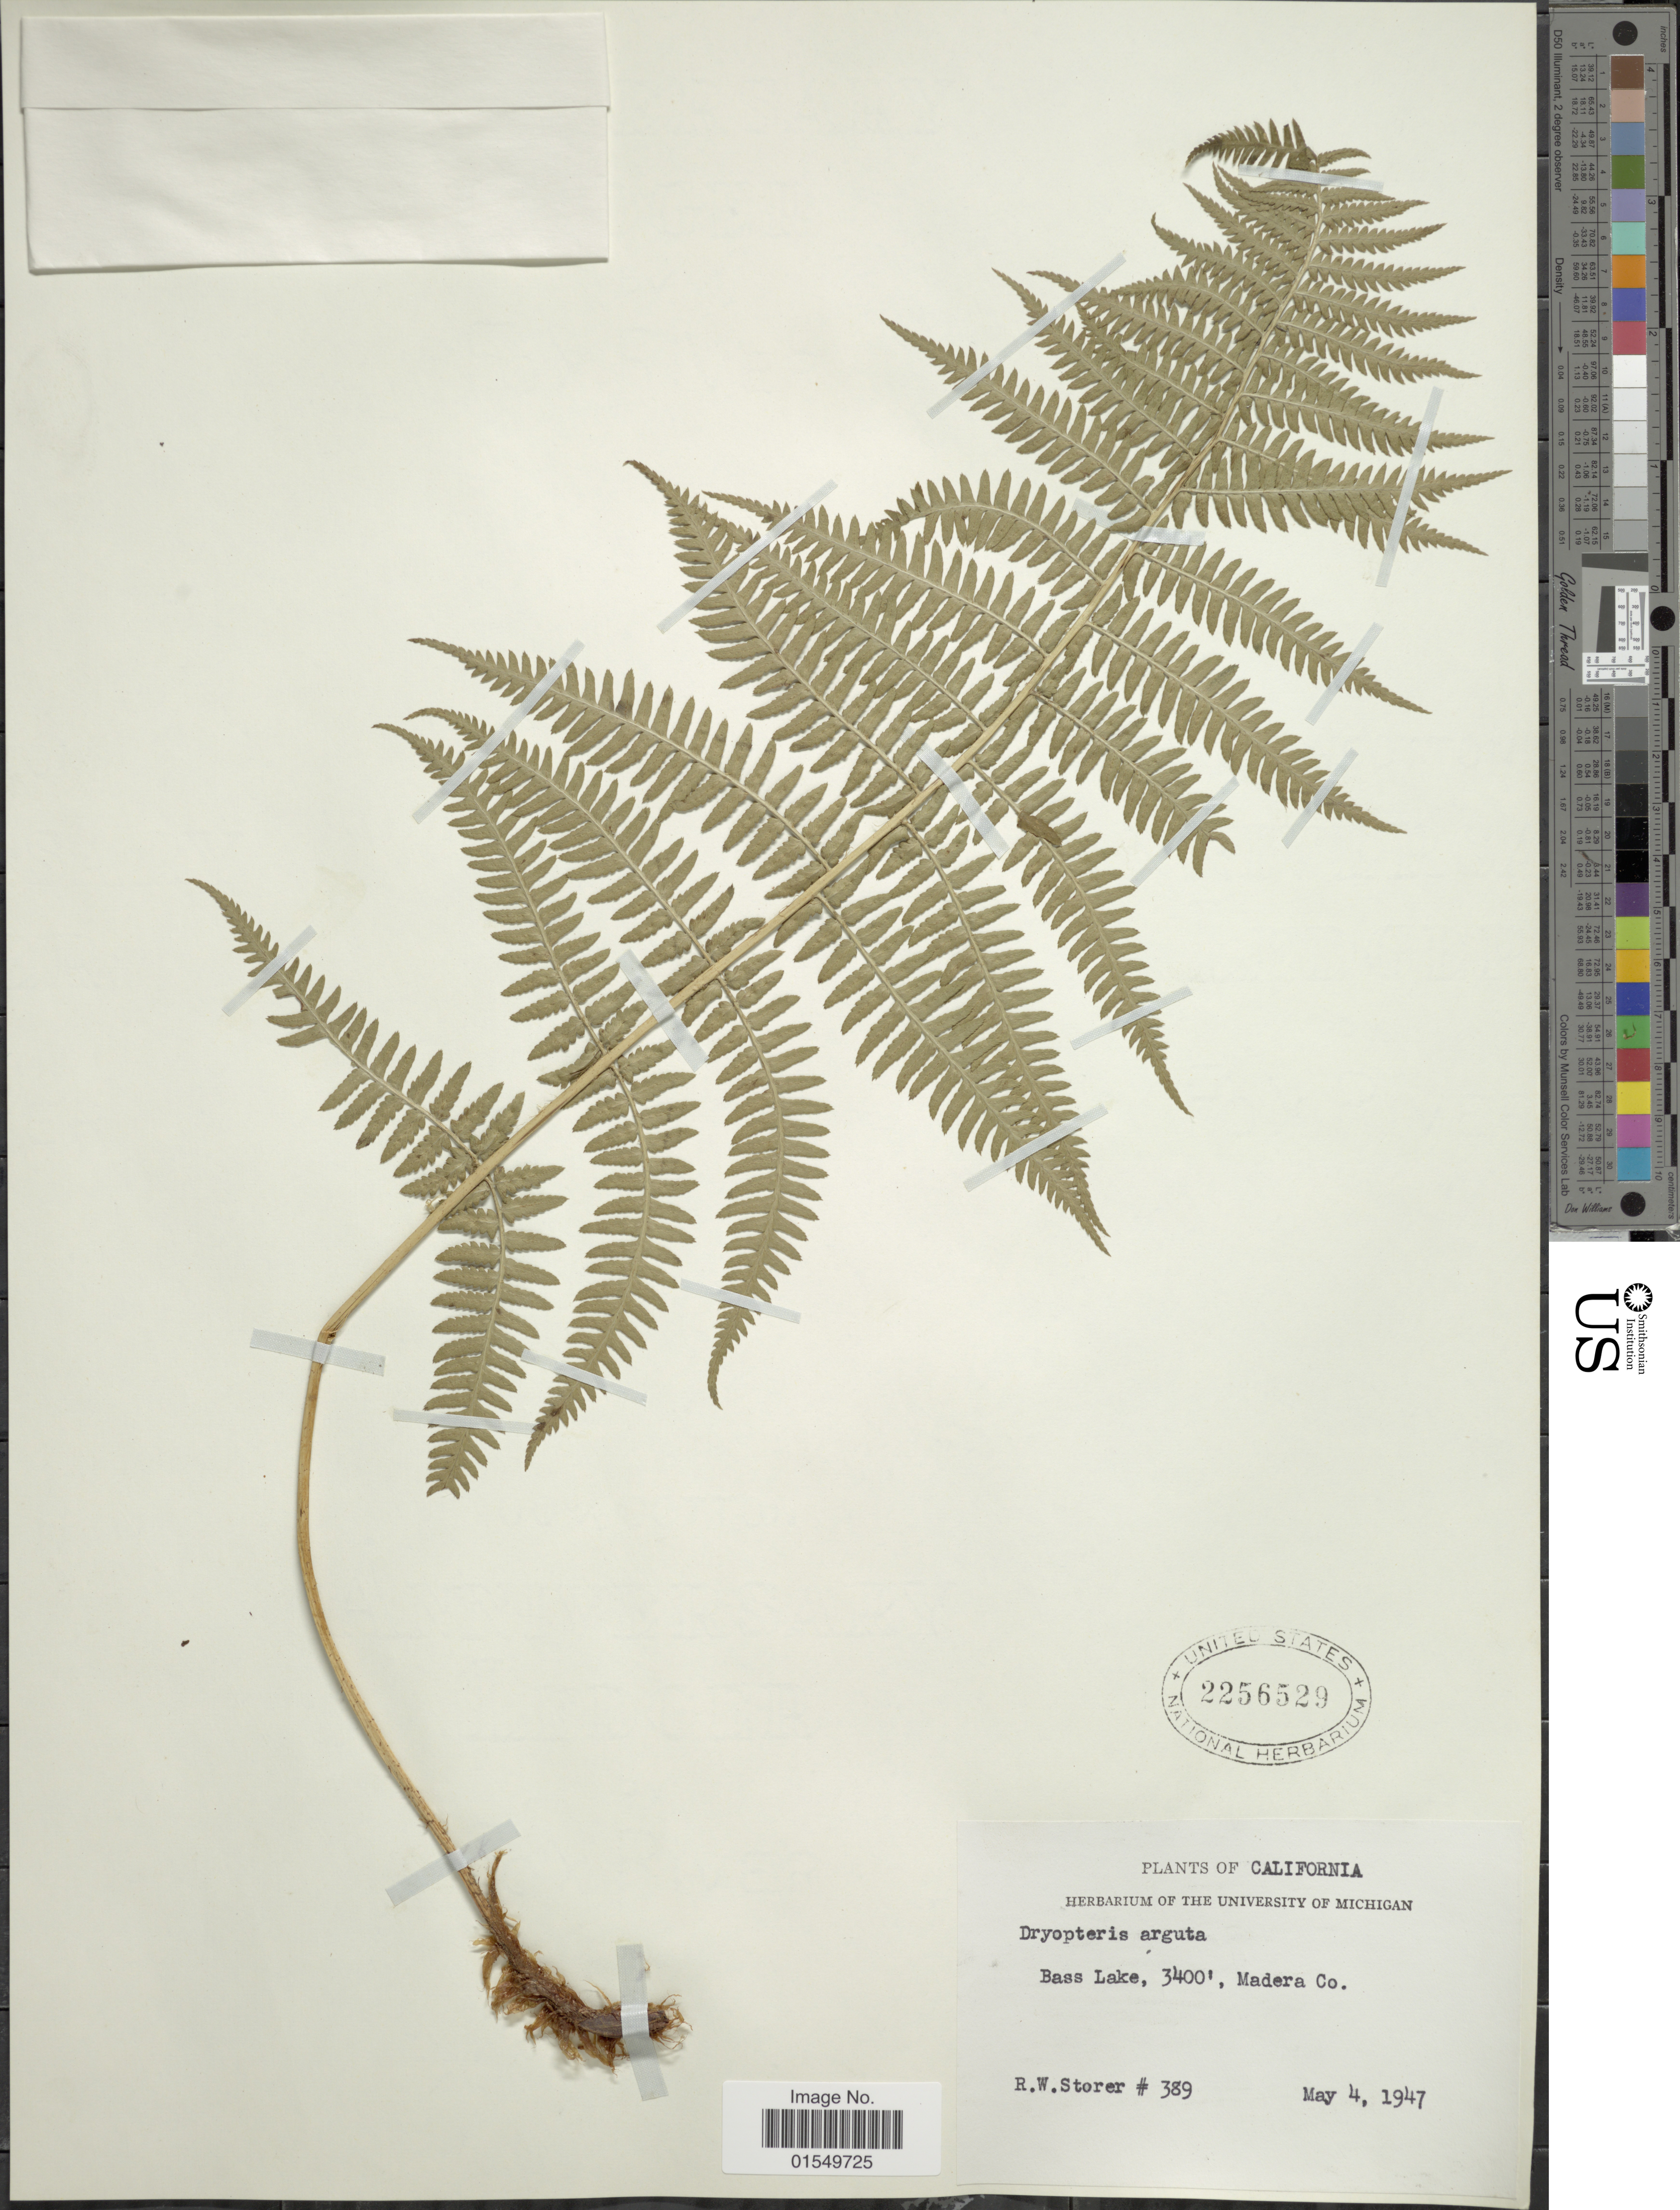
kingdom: Plantae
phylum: Tracheophyta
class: Polypodiopsida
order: Polypodiales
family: Dryopteridaceae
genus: Dryopteris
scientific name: Dryopteris arguta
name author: (Kaulf.) Maxon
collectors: R. Storer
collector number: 389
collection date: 1947-05-04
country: United States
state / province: California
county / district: Madera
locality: Bass Lake, Madera Co.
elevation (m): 1036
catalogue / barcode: US 2256529